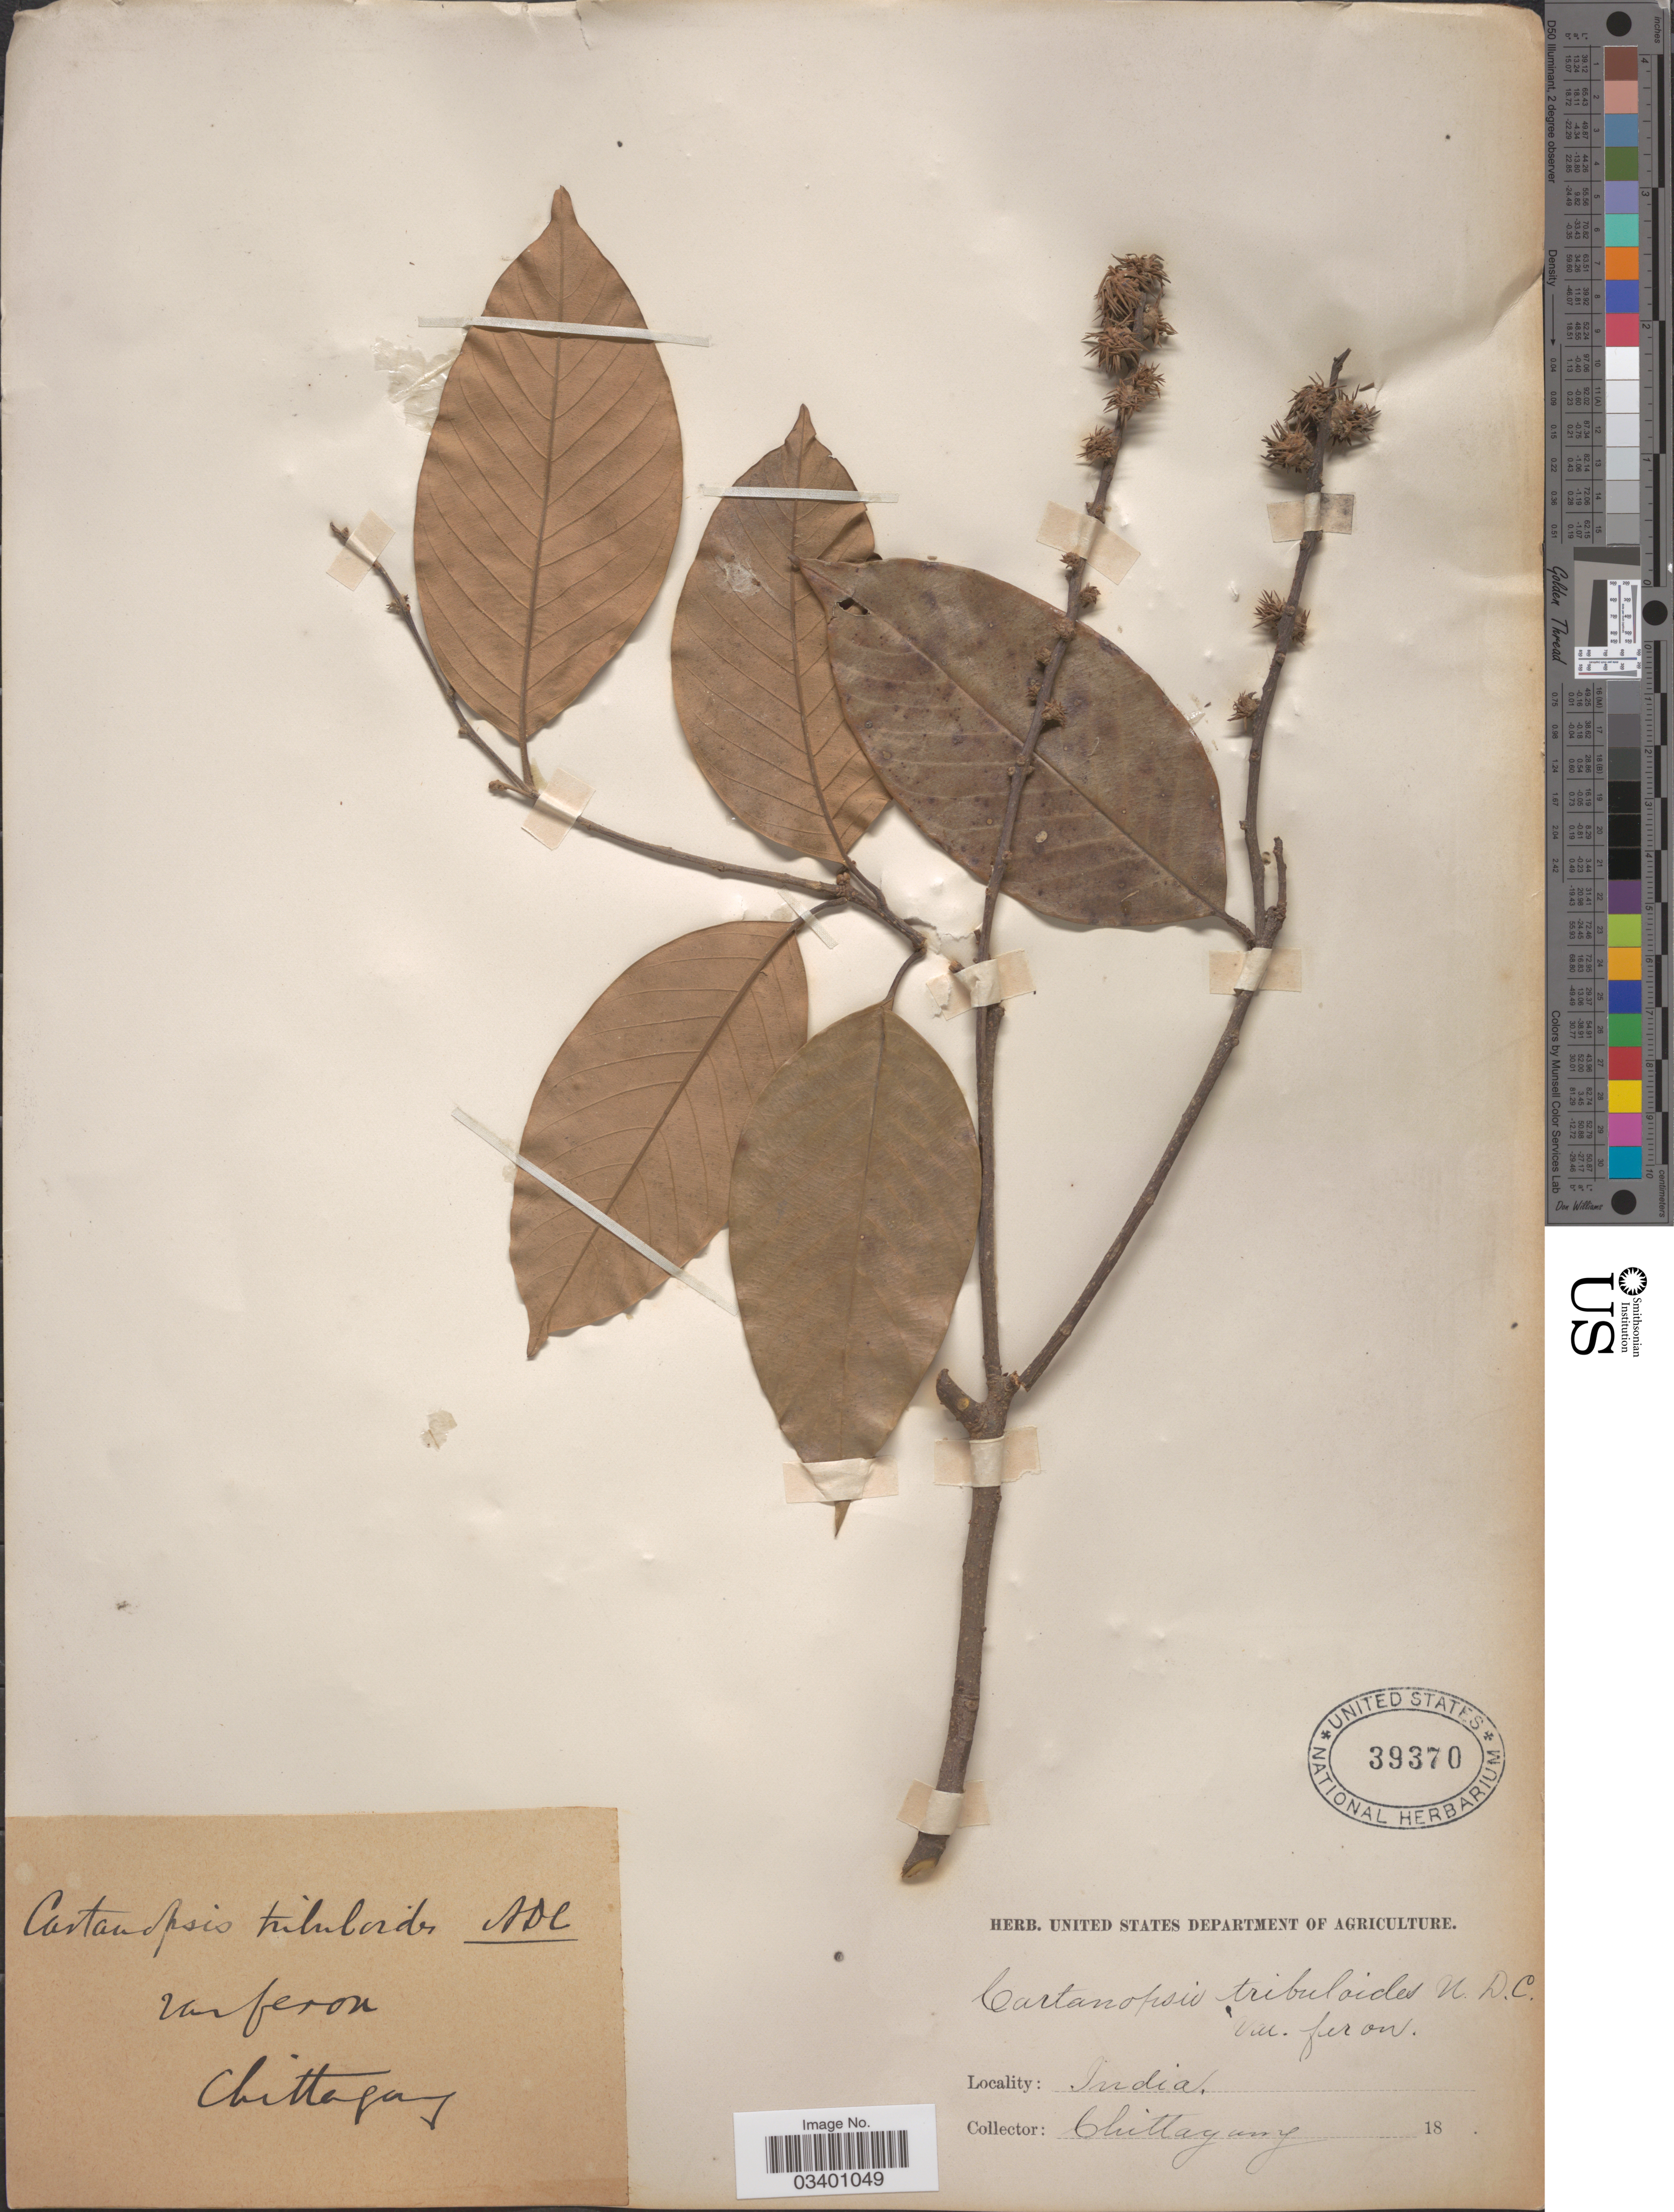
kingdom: Plantae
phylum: Tracheophyta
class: Magnoliopsida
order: Fagales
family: Fagaceae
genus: Castanopsis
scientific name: Castanopsis ferox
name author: Spach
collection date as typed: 18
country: India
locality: Chittagang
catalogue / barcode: US 39370